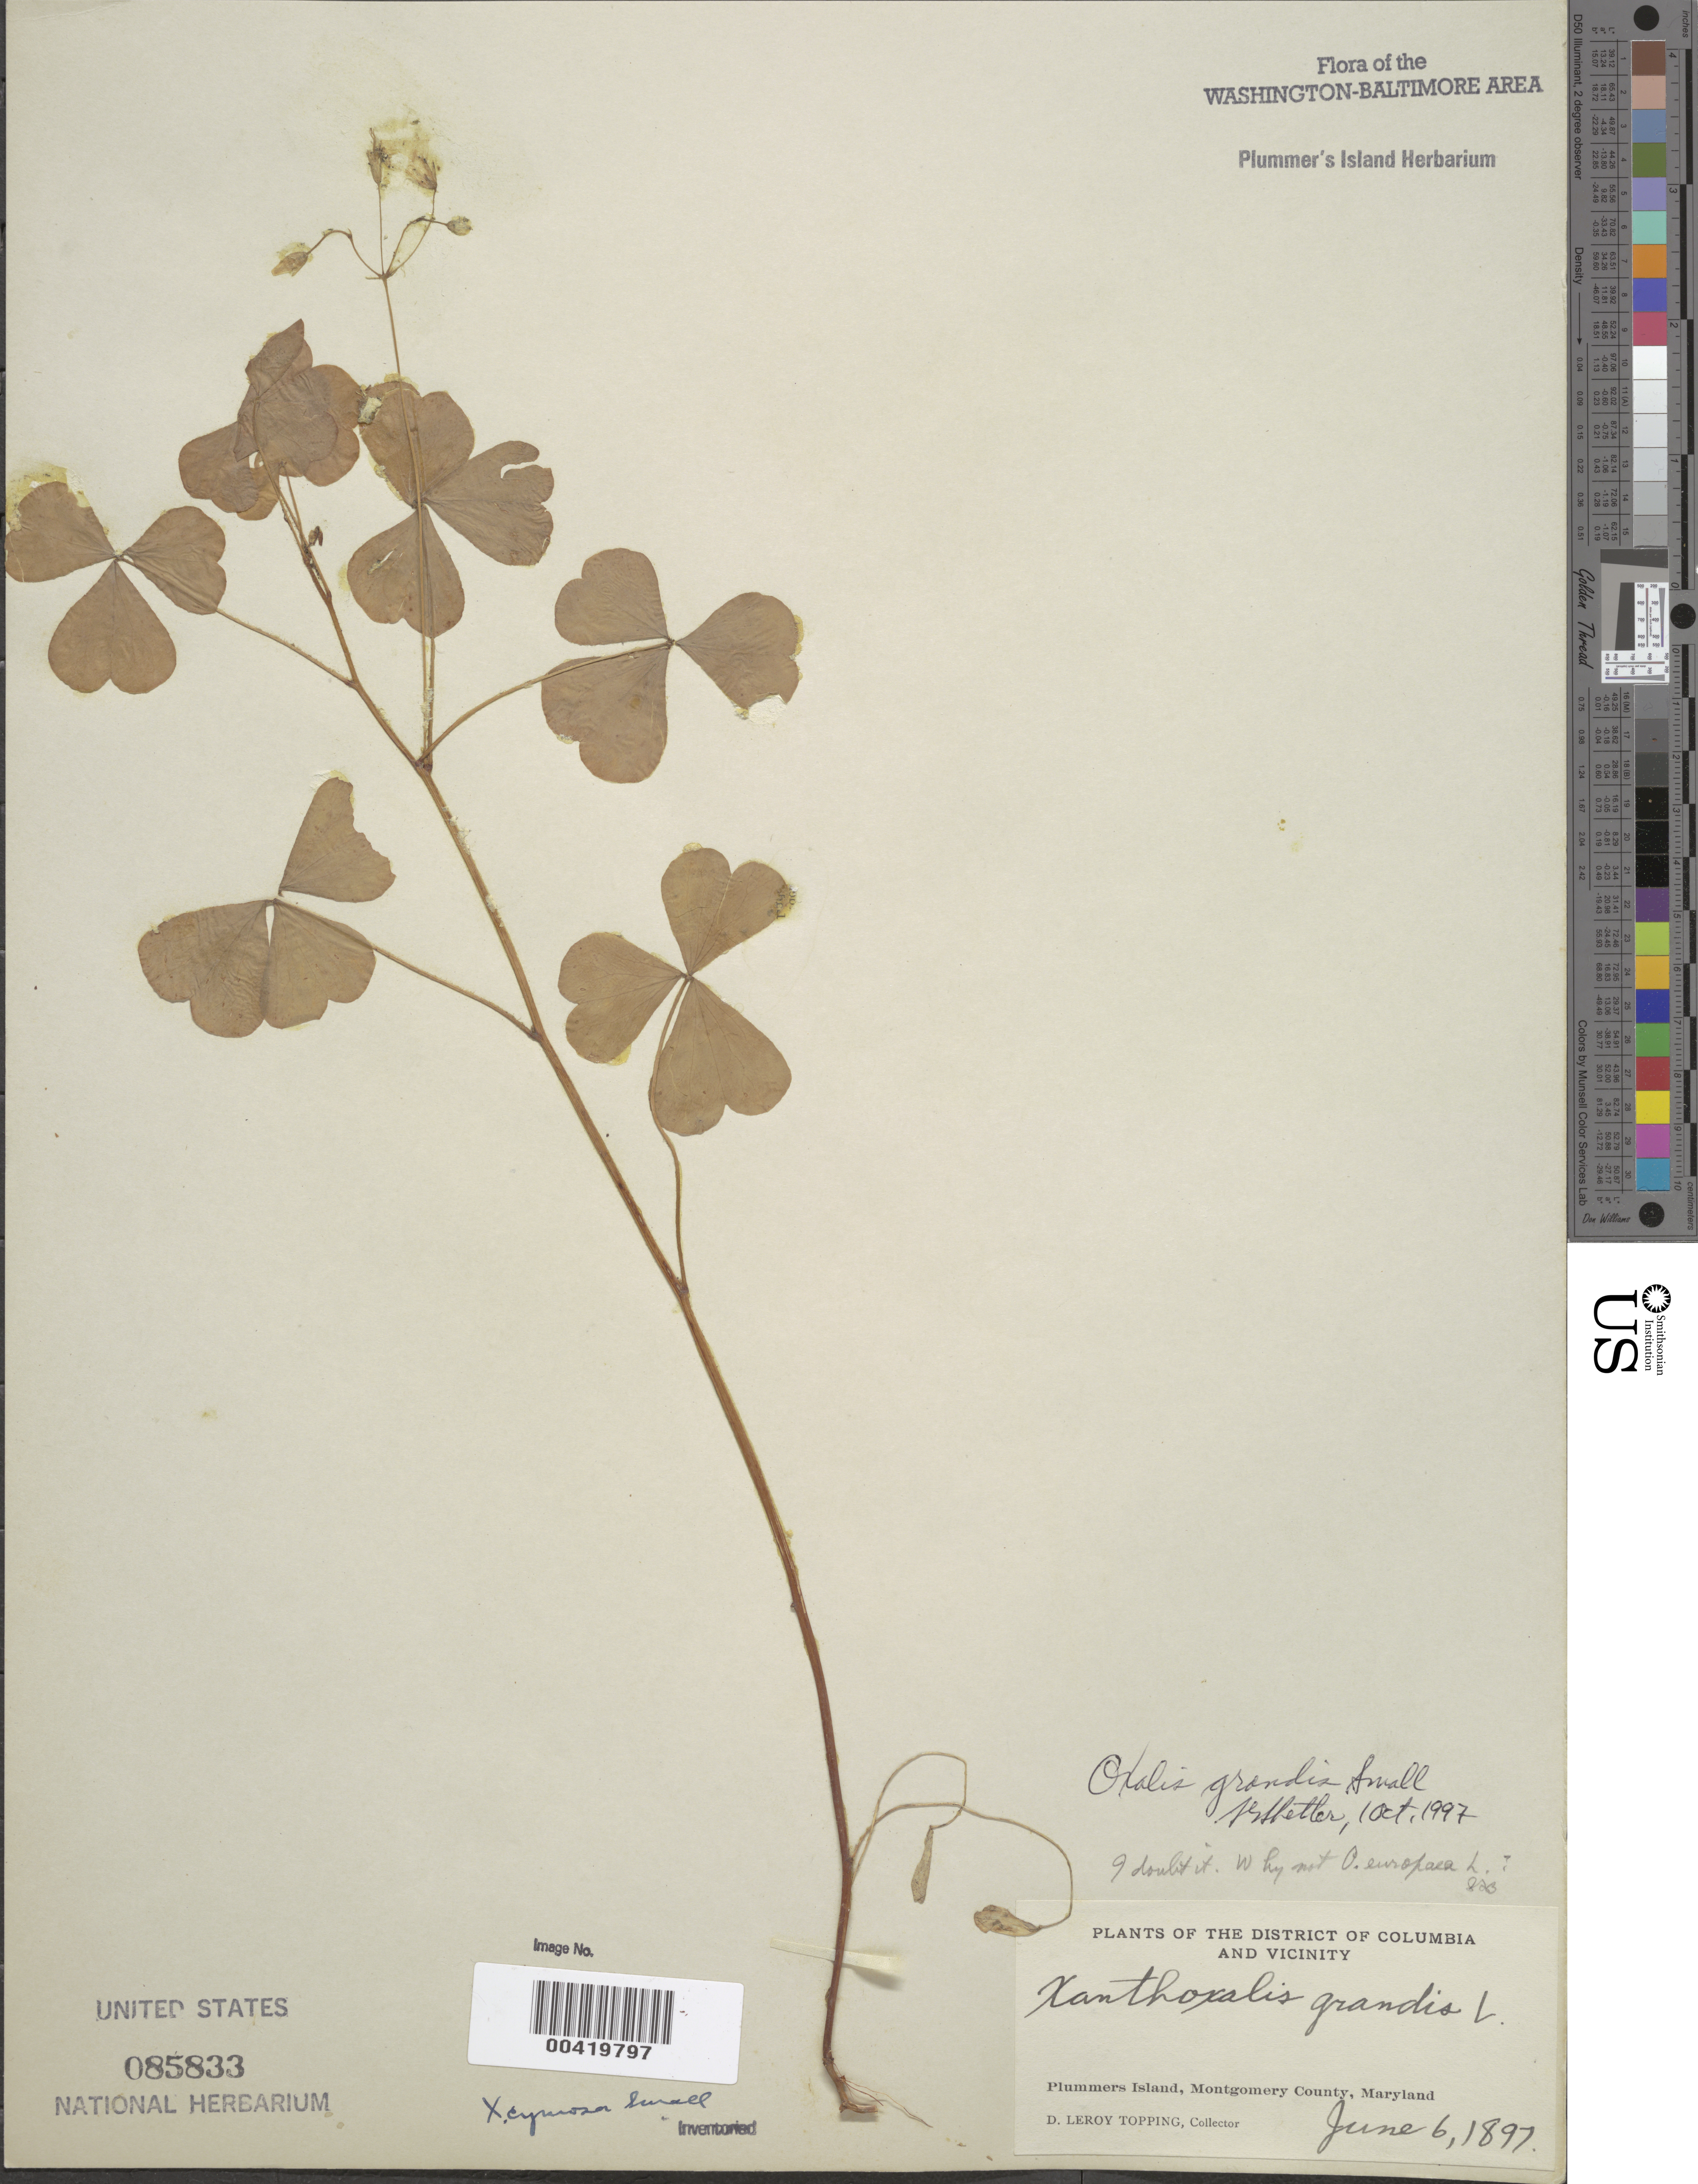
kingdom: Plantae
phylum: Tracheophyta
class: Magnoliopsida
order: Oxalidales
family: Oxalidaceae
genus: Oxalis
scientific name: Oxalis grandis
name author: Small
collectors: D. L. Topping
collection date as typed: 06 Jun 1897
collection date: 1897-06-06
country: United States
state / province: Maryland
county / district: Montgomery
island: Plummers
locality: Plummer's Island Plummers Island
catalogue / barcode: US 85833